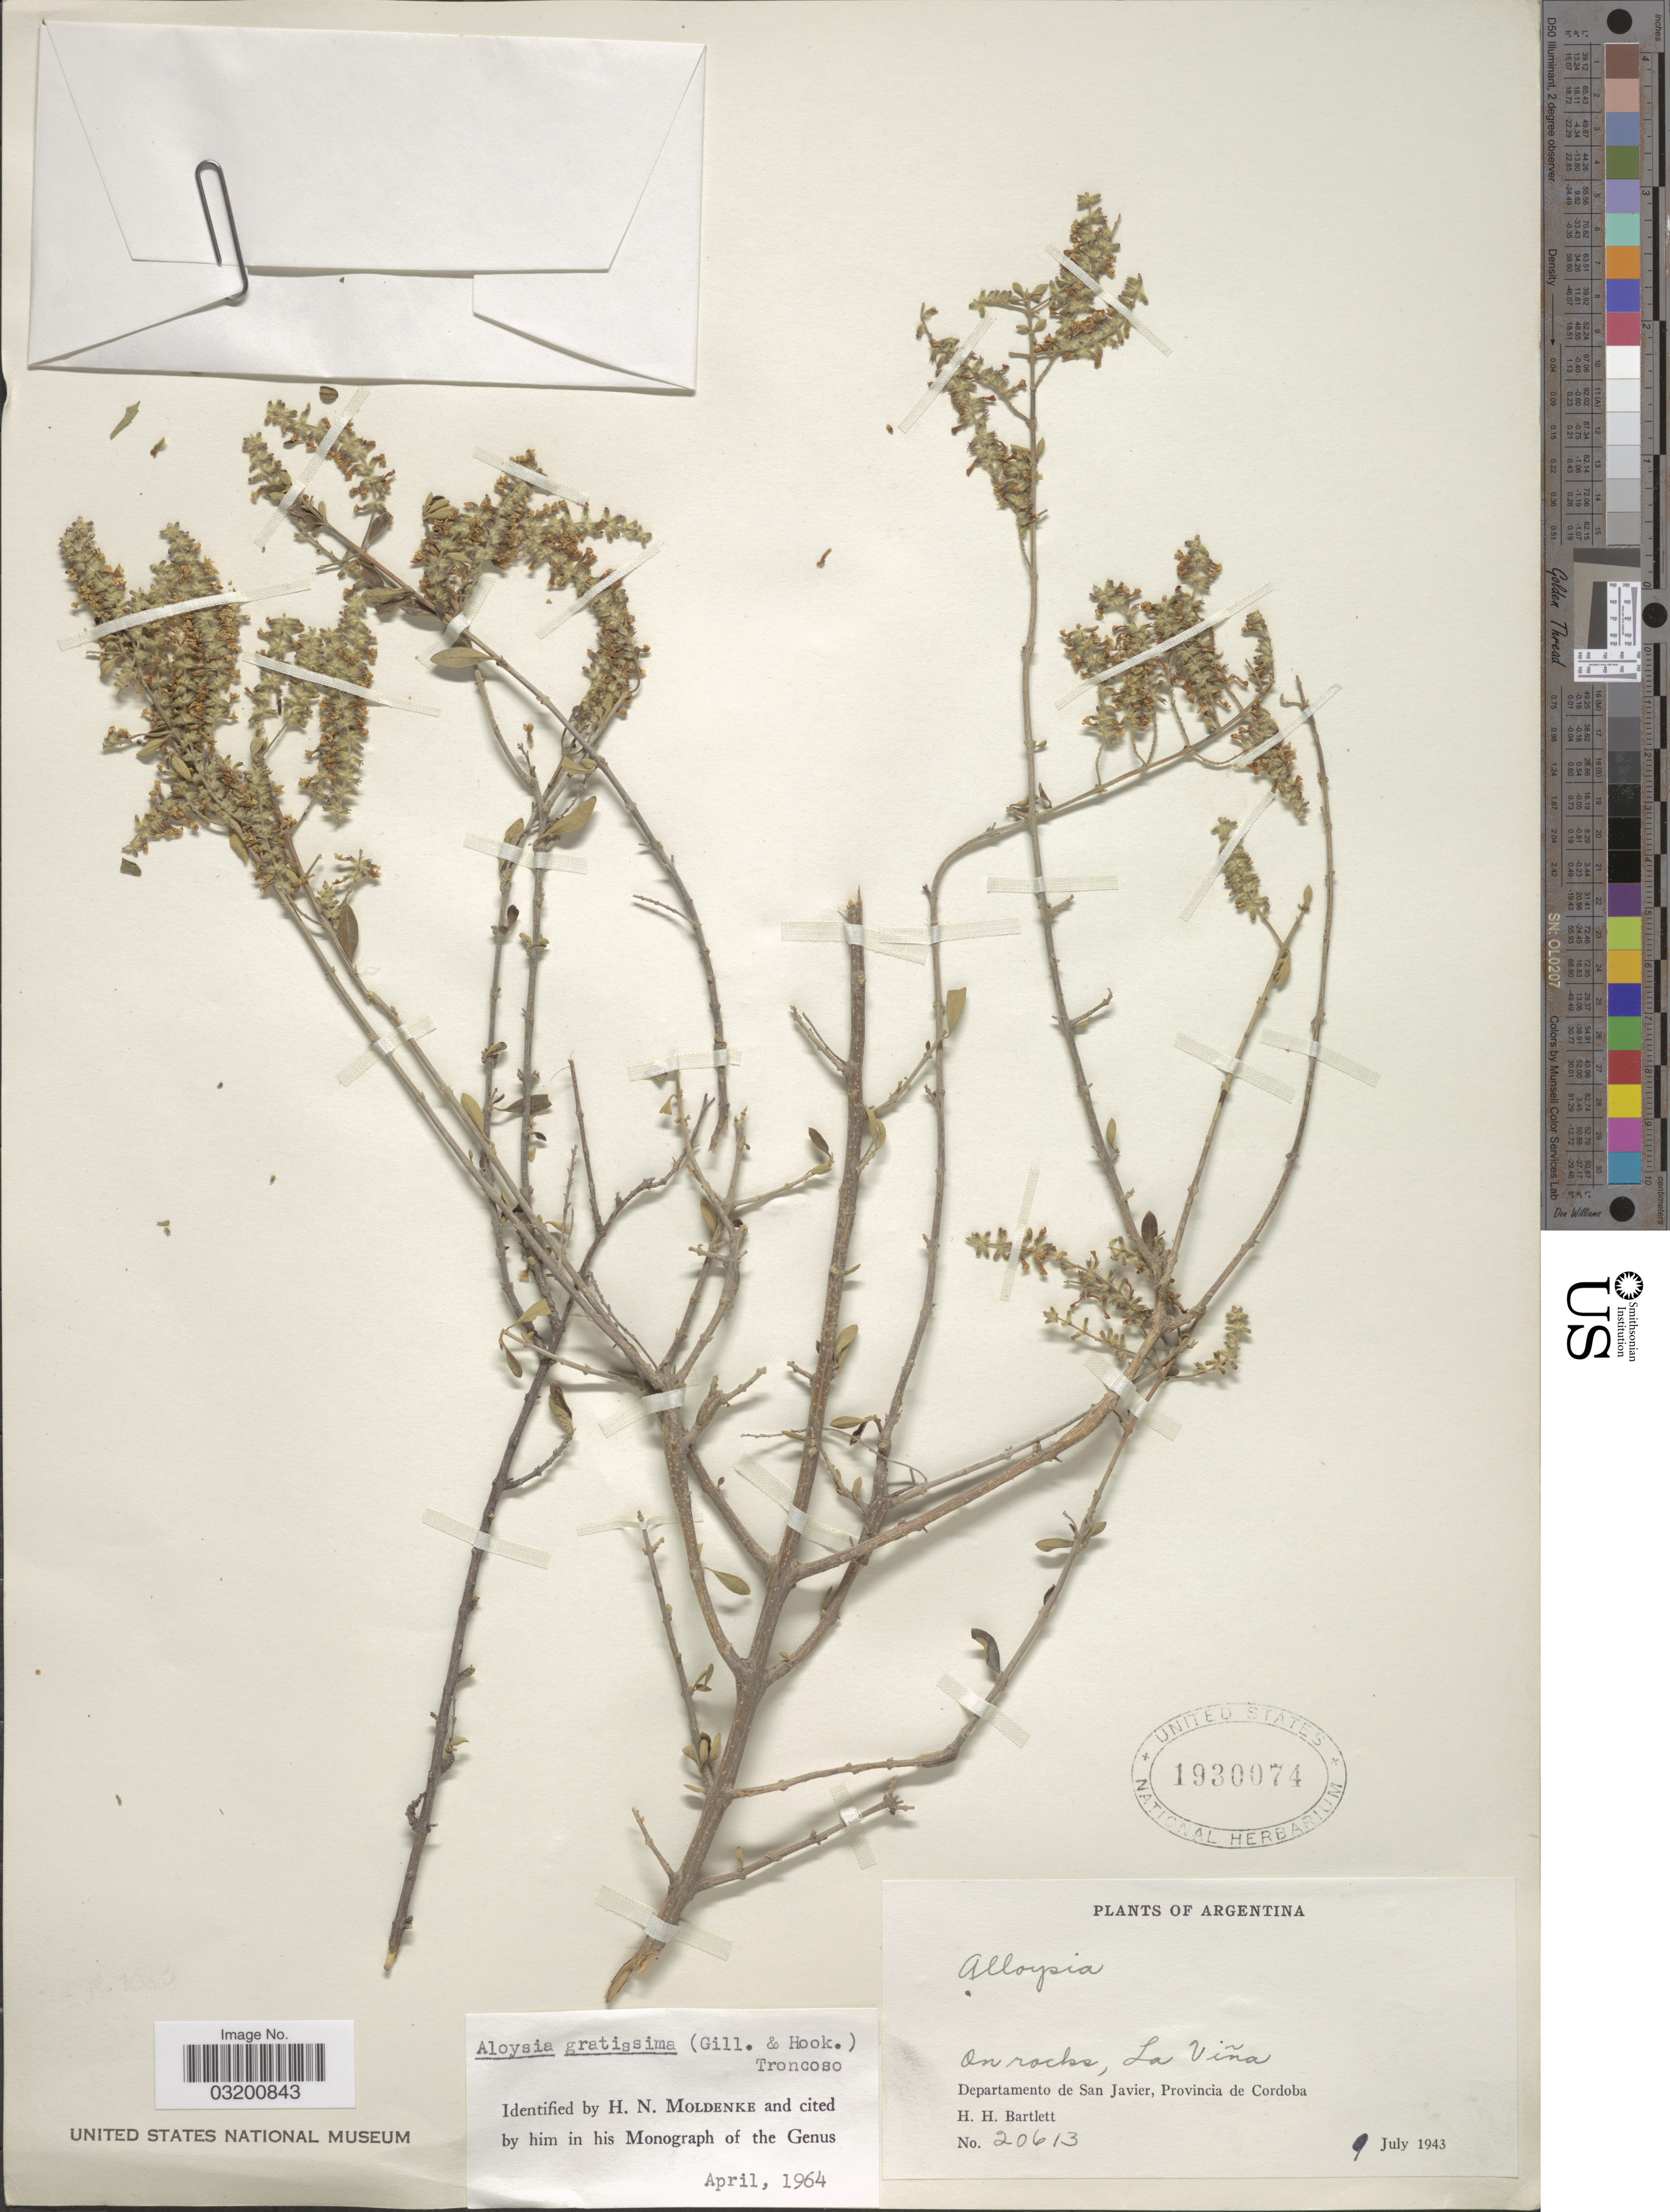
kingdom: Plantae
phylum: Tracheophyta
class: Magnoliopsida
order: Lamiales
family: Verbenaceae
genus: Aloysia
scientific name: Aloysia gratissima var. gratissima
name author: (Gillies & Hook.) Tronc.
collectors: H. H. Bartlett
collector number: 20613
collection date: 1943-07-09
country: Argentina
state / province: Cordoba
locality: La Viña. Departamento de San Javier.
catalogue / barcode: US 1930074